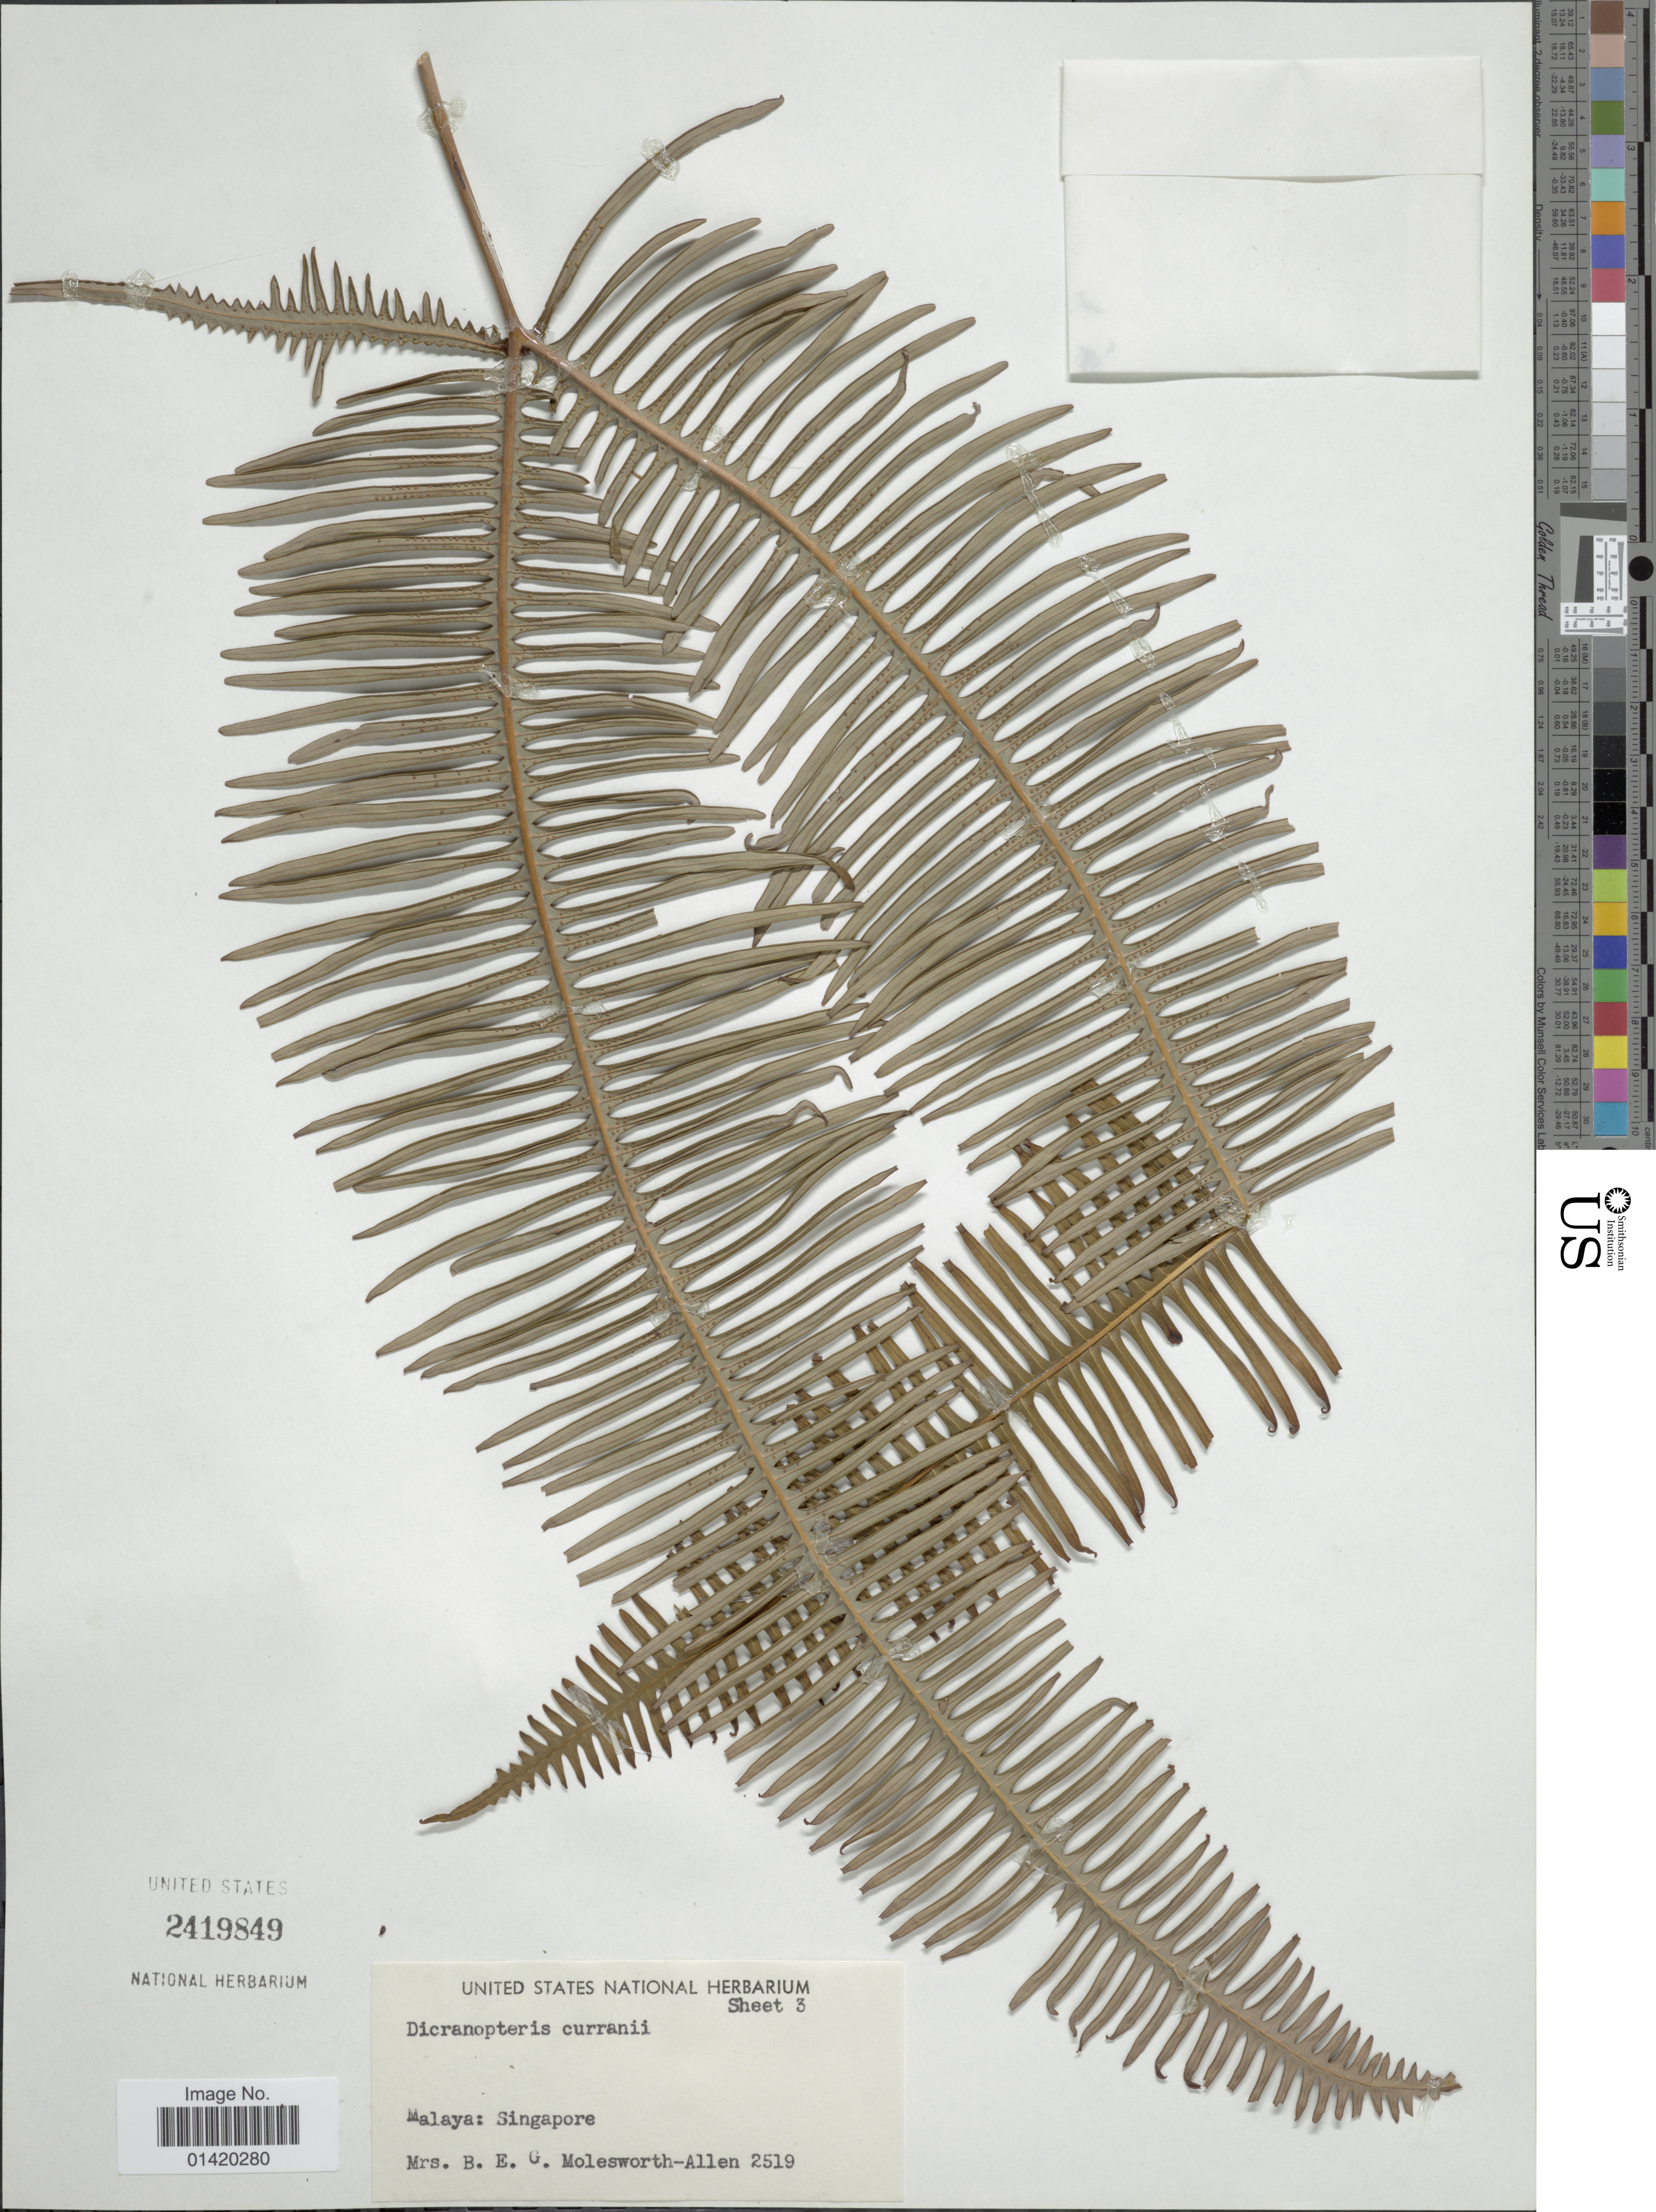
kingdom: Plantae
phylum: Tracheophyta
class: Polypodiopsida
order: Gleicheniales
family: Gleicheniaceae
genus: Dicranopteris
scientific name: Dicranopteris curranii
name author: Copel.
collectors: Mrs. B. E. G. Molesworth-Allen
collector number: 2519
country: Singapore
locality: Malaya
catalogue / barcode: US 2419849